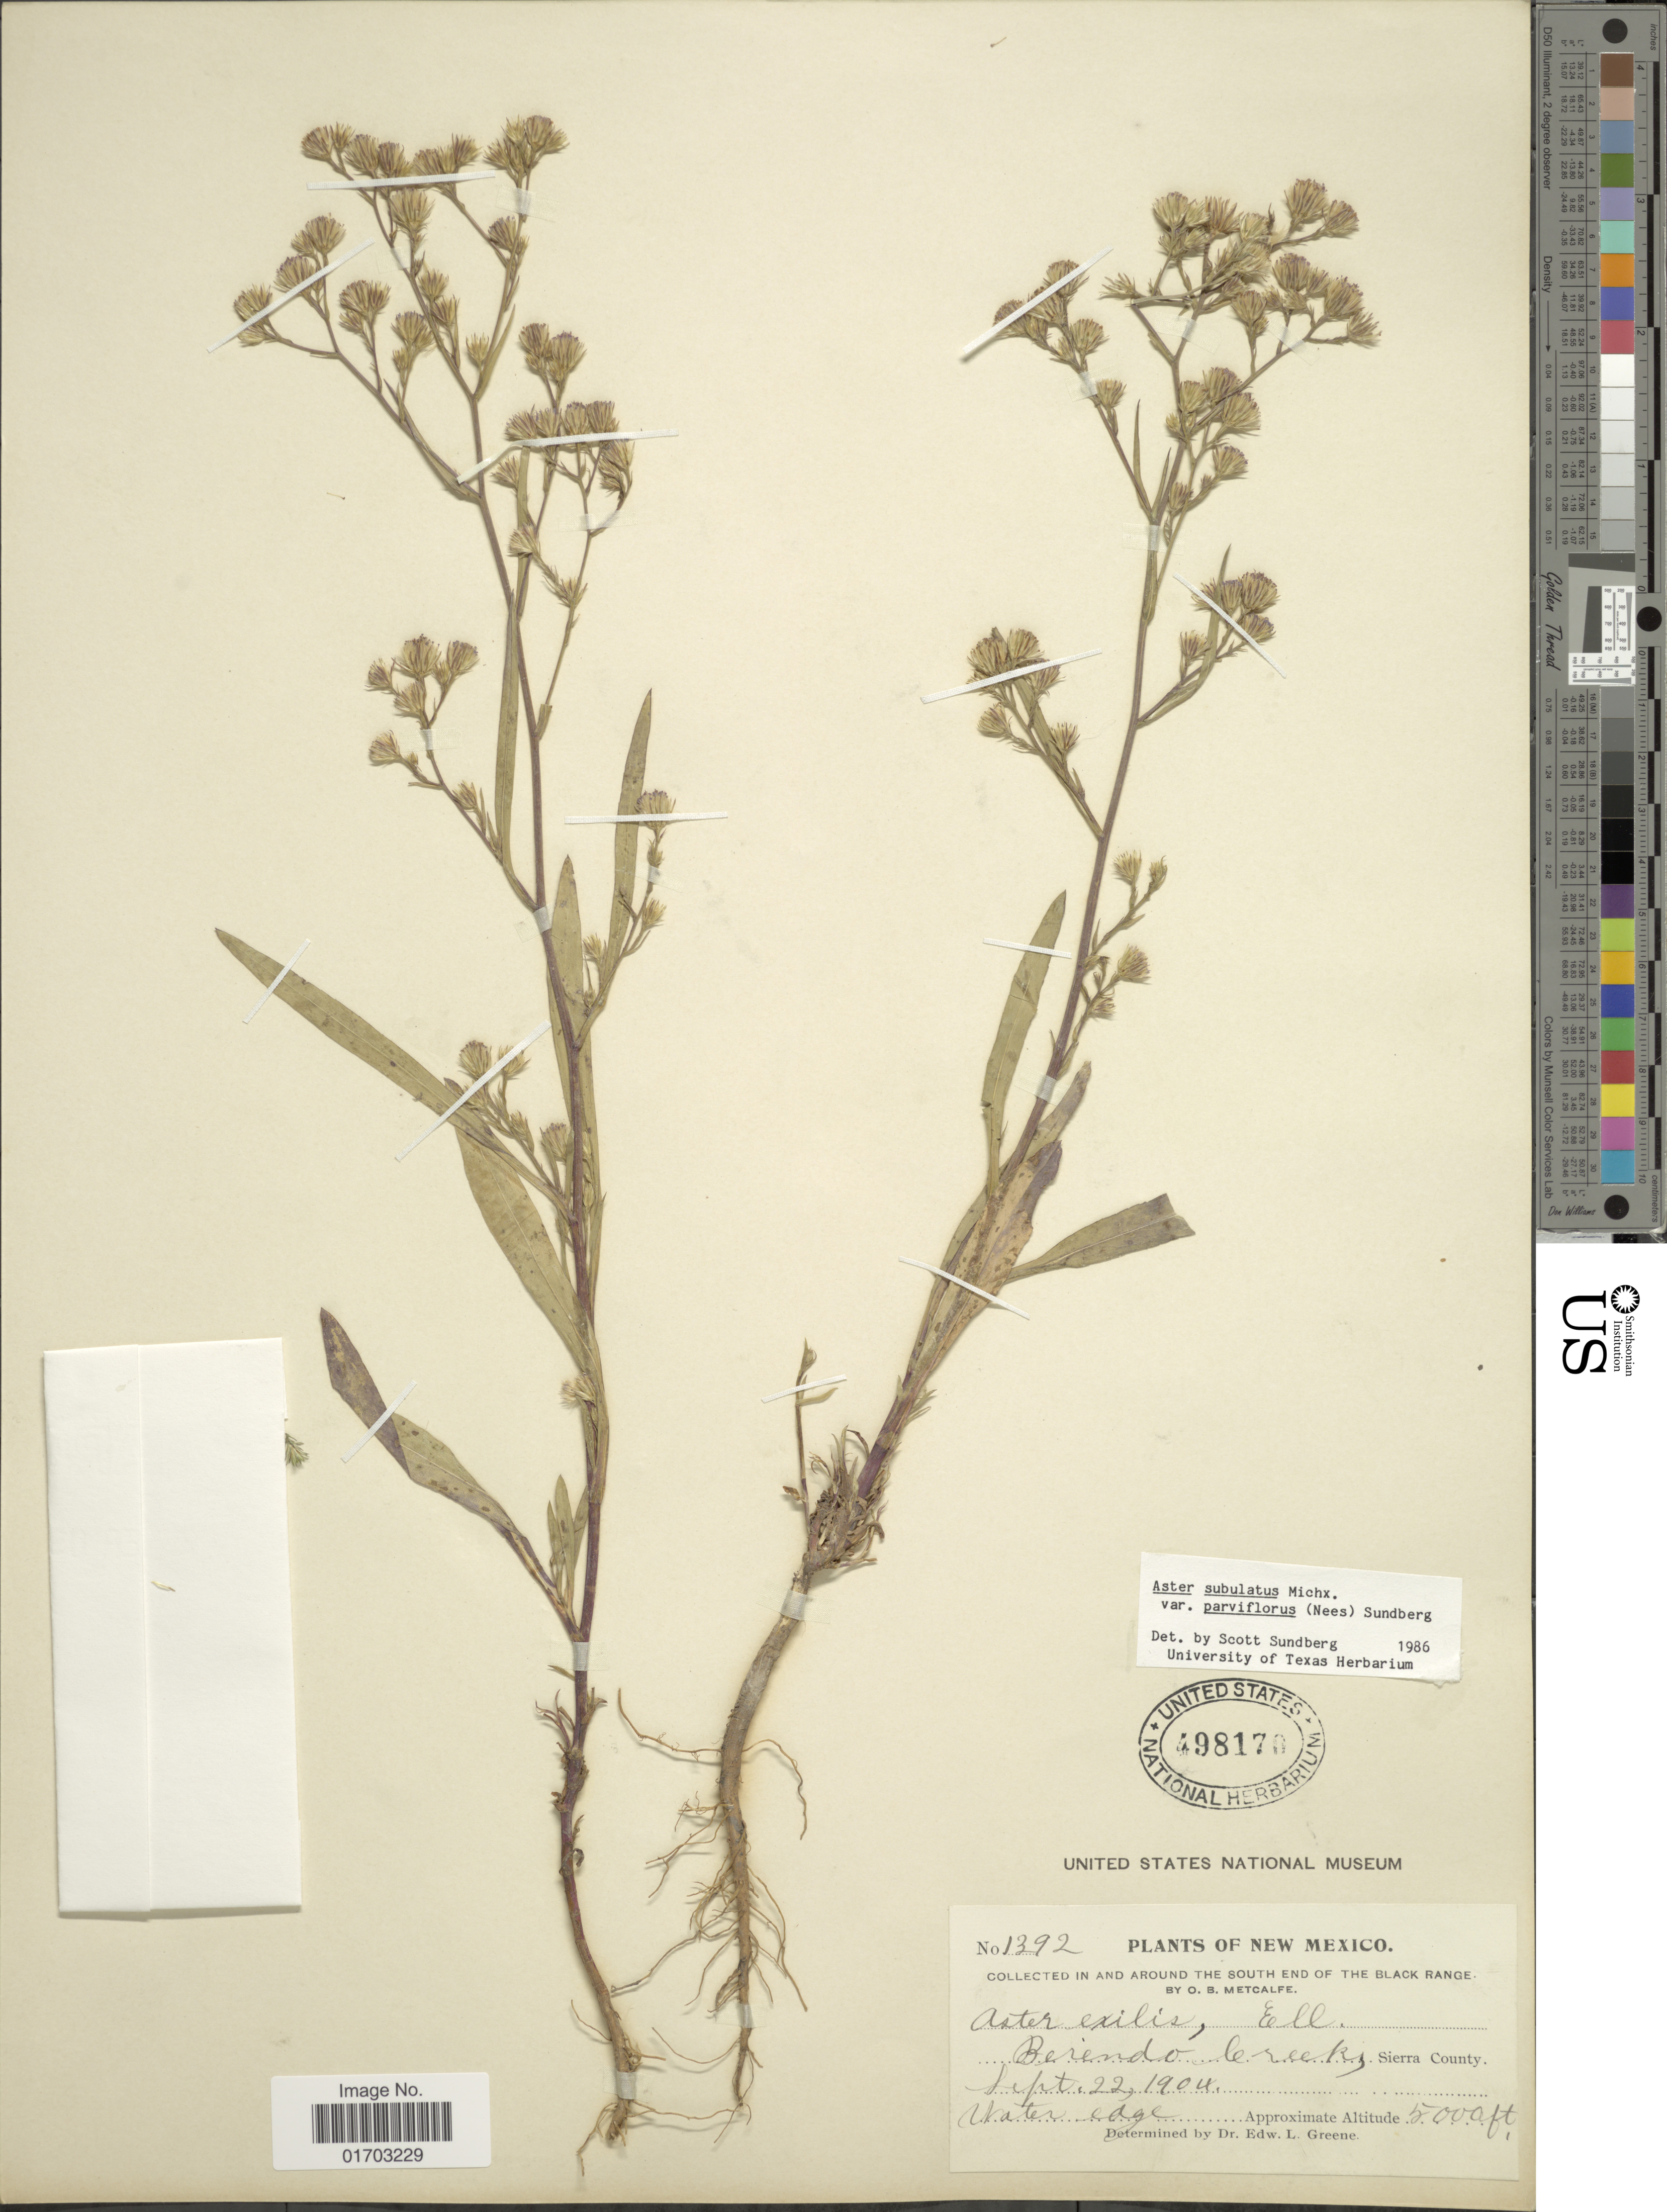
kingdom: Plantae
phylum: Tracheophyta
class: Magnoliopsida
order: Asterales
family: Asteraceae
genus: Symphyotrichum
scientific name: Symphyotrichum subulatum var. parviflorum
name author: (Nees) S.D. Sundb.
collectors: O. B. Metcalfe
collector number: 1392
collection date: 1904-09-22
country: United States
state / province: New Mexico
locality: In and around the south end of the Black Range, Berendo Creek, Sierra County, water edge.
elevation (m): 1524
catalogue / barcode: US 498170